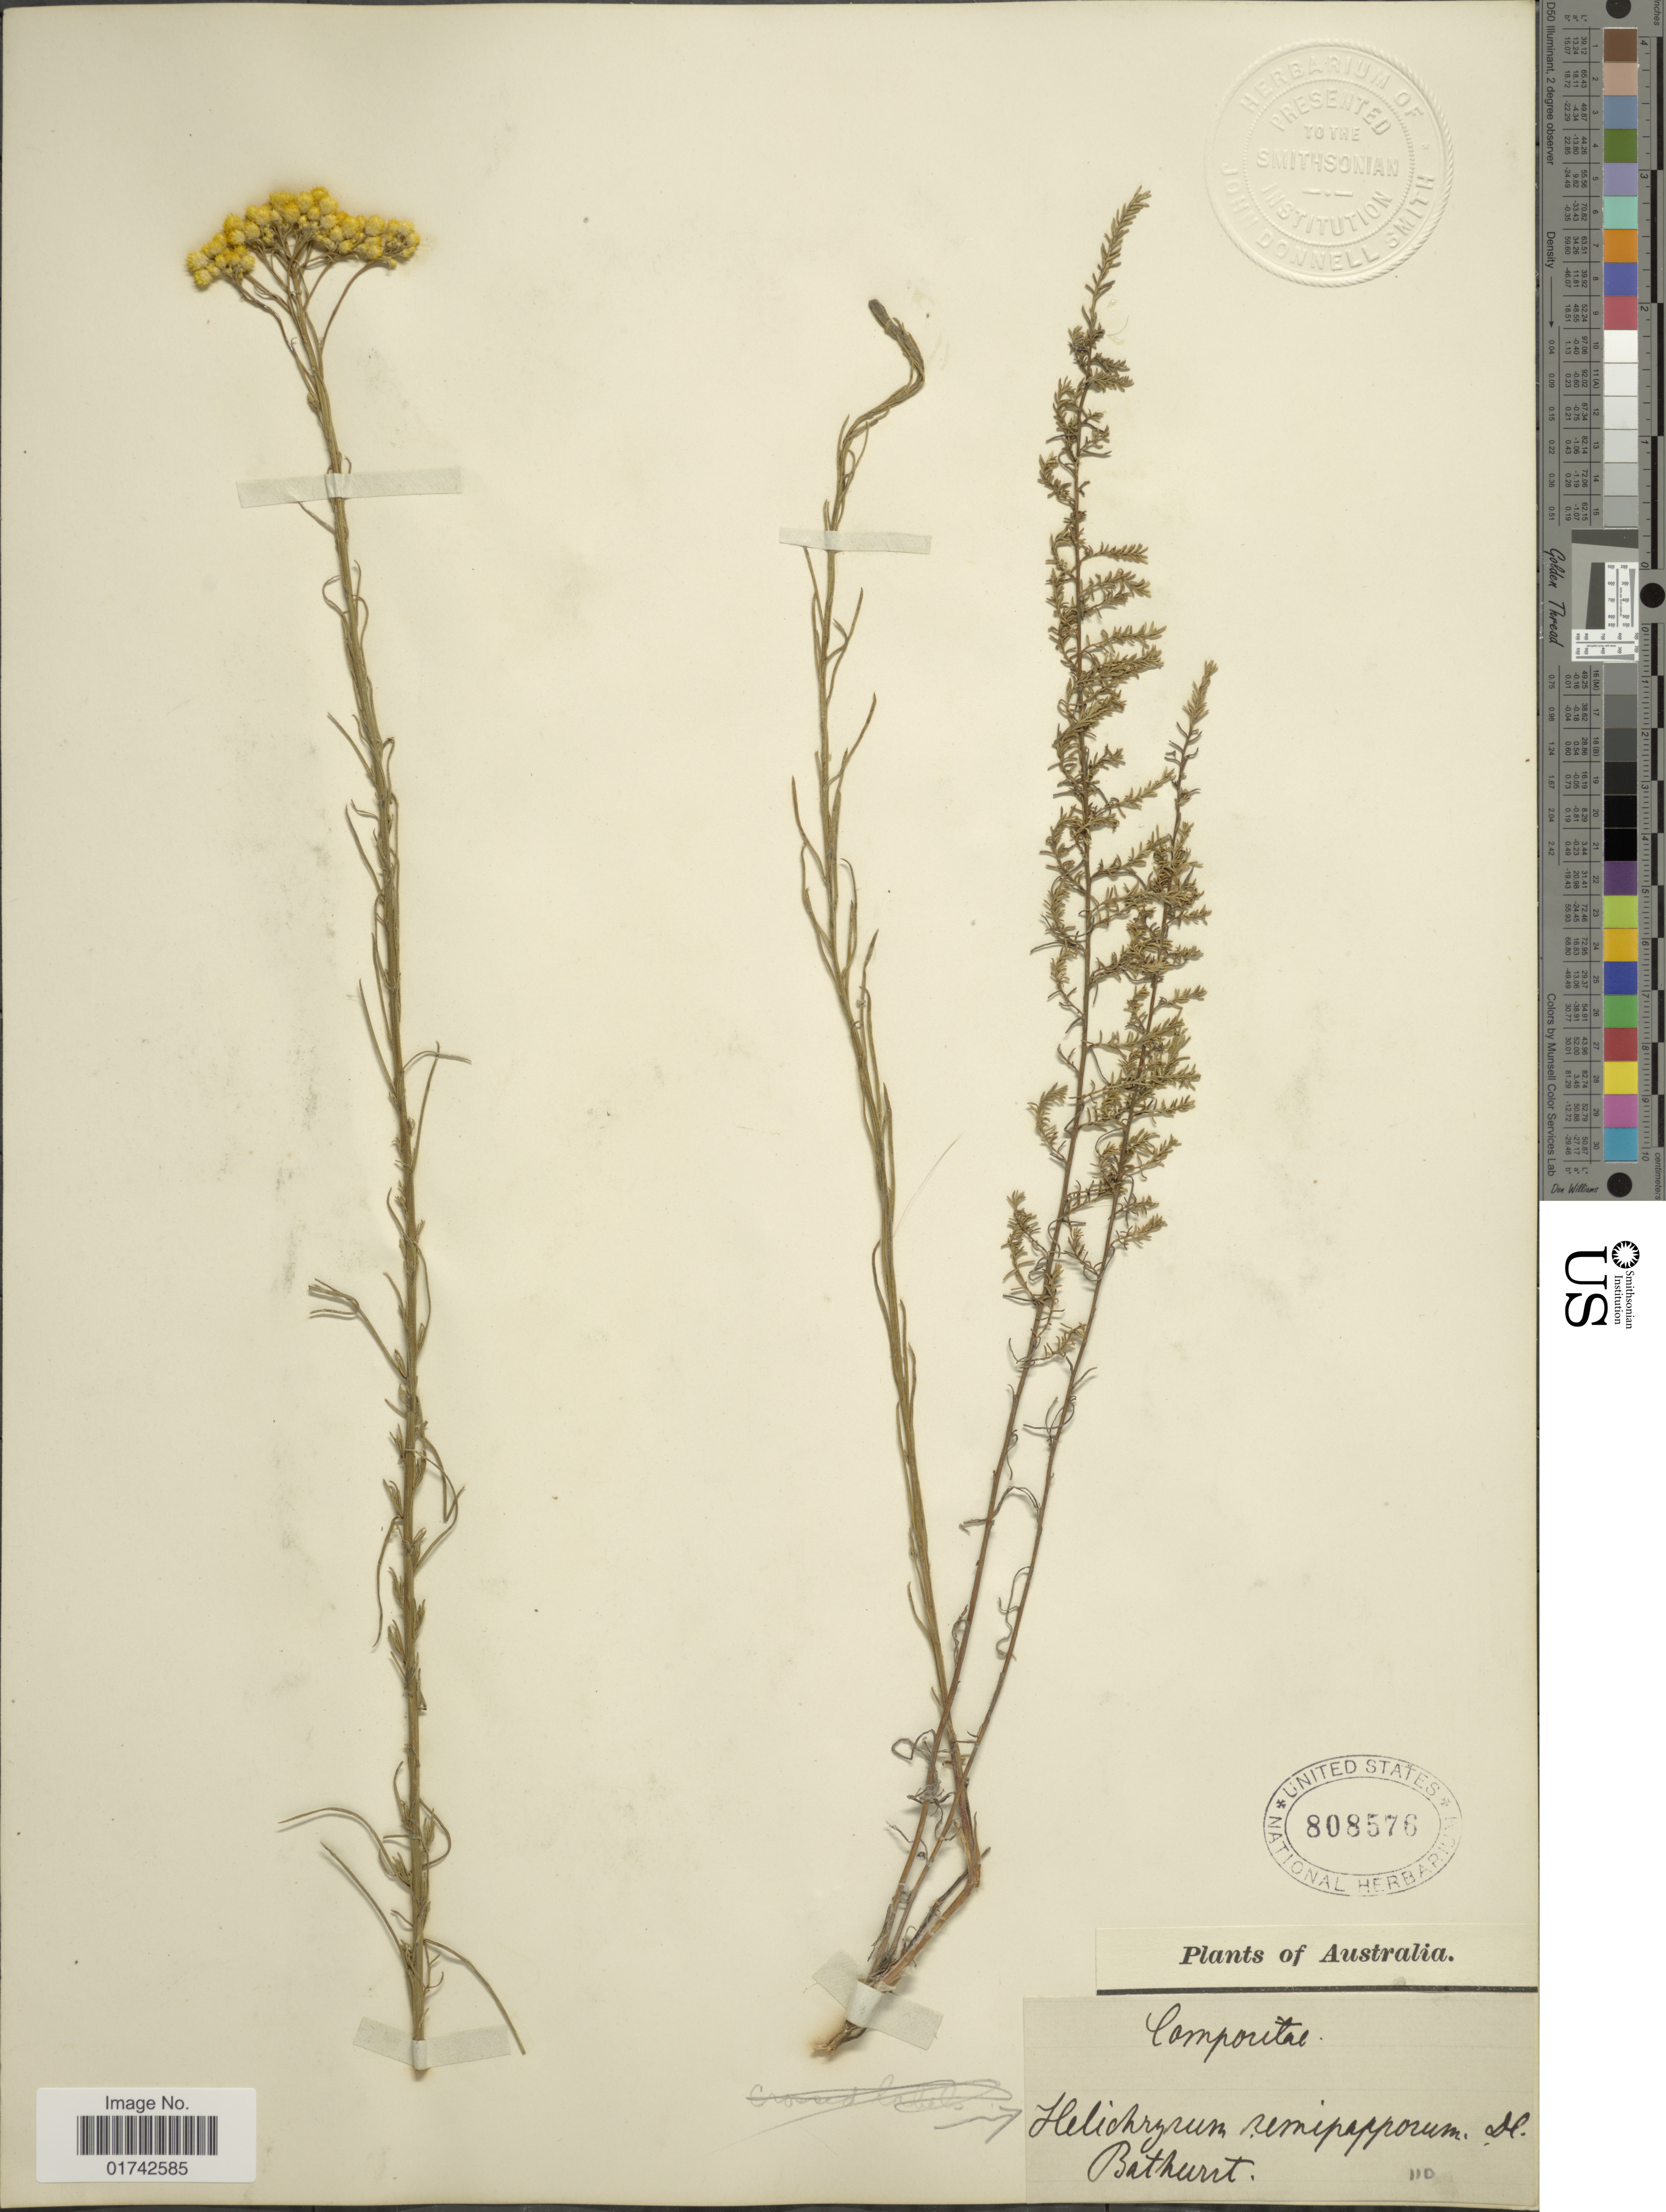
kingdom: Plantae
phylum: Tracheophyta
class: Magnoliopsida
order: Asterales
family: Asteraceae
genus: Helichrysum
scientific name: Helichrysum semipapposum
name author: DC.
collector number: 110?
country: Australia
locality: Bathurst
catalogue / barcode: US 808576